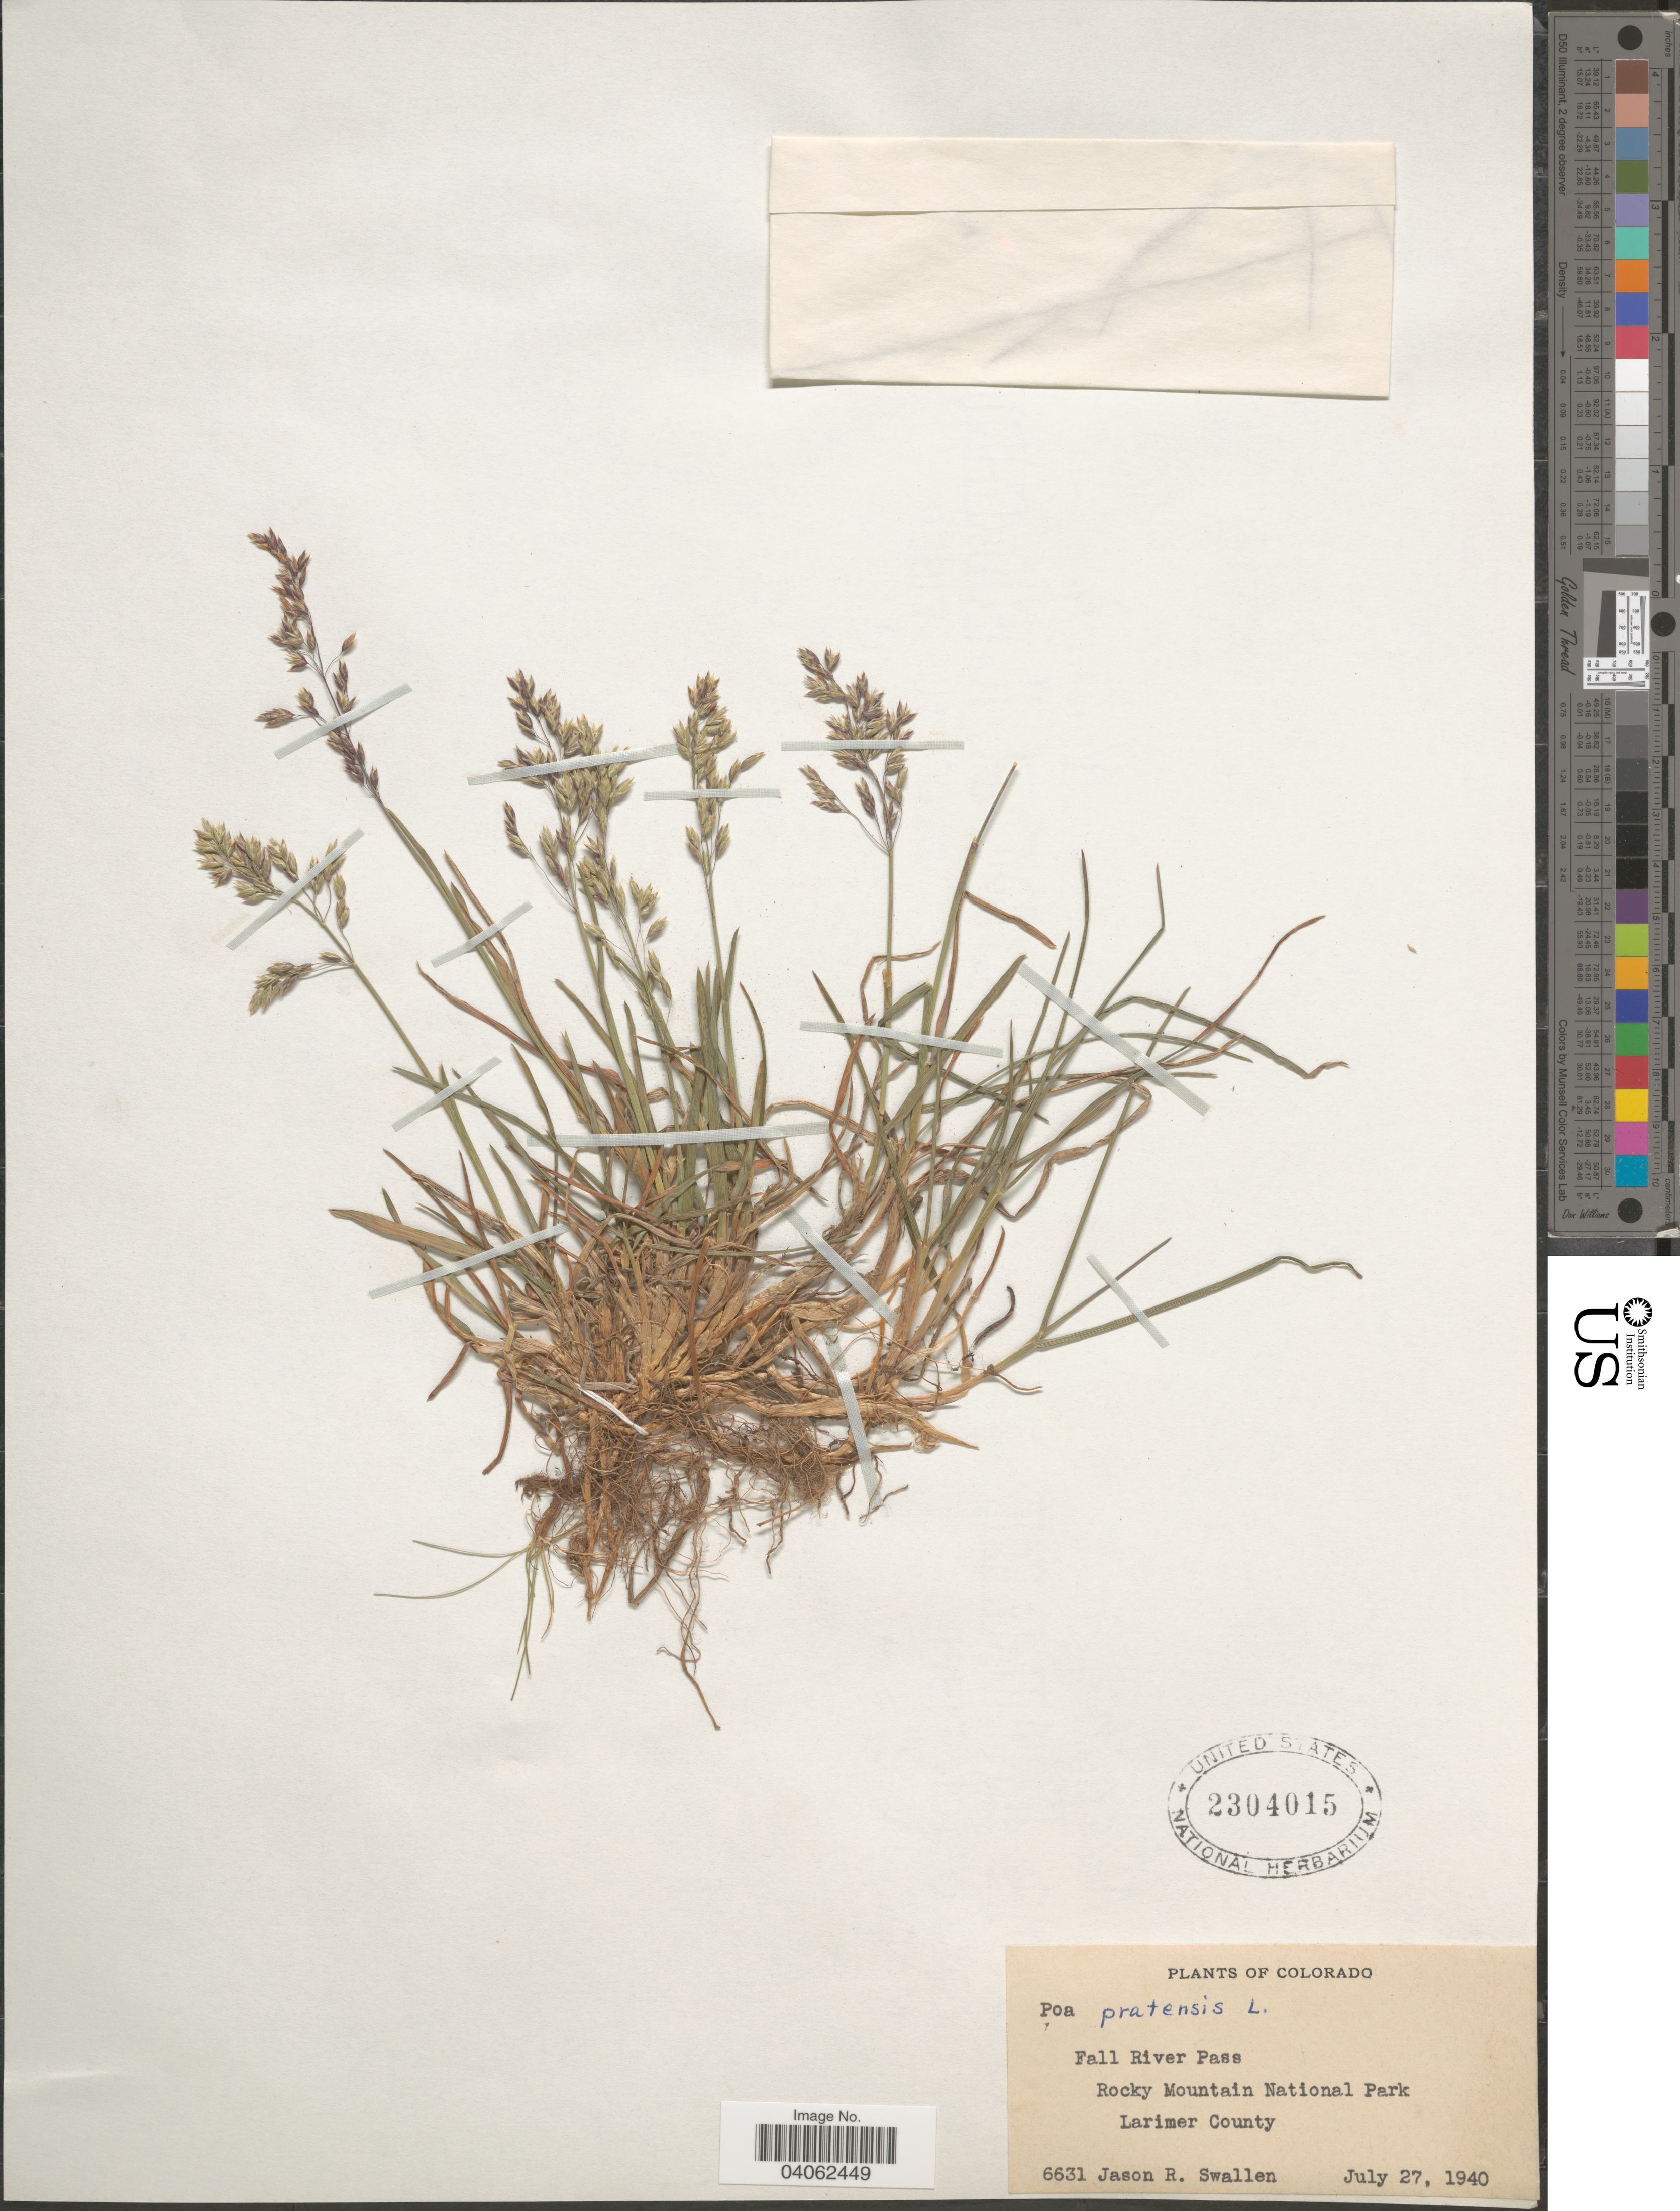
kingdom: Plantae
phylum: Tracheophyta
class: Liliopsida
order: Poales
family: Poaceae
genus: Poa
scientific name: Poa pratensis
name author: L.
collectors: J. R. Swallen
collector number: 6631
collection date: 1940-07-27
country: United States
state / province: Colorado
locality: Fall River Pass. Rocky Mountain National Park. Larimer County.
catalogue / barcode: US 2304015